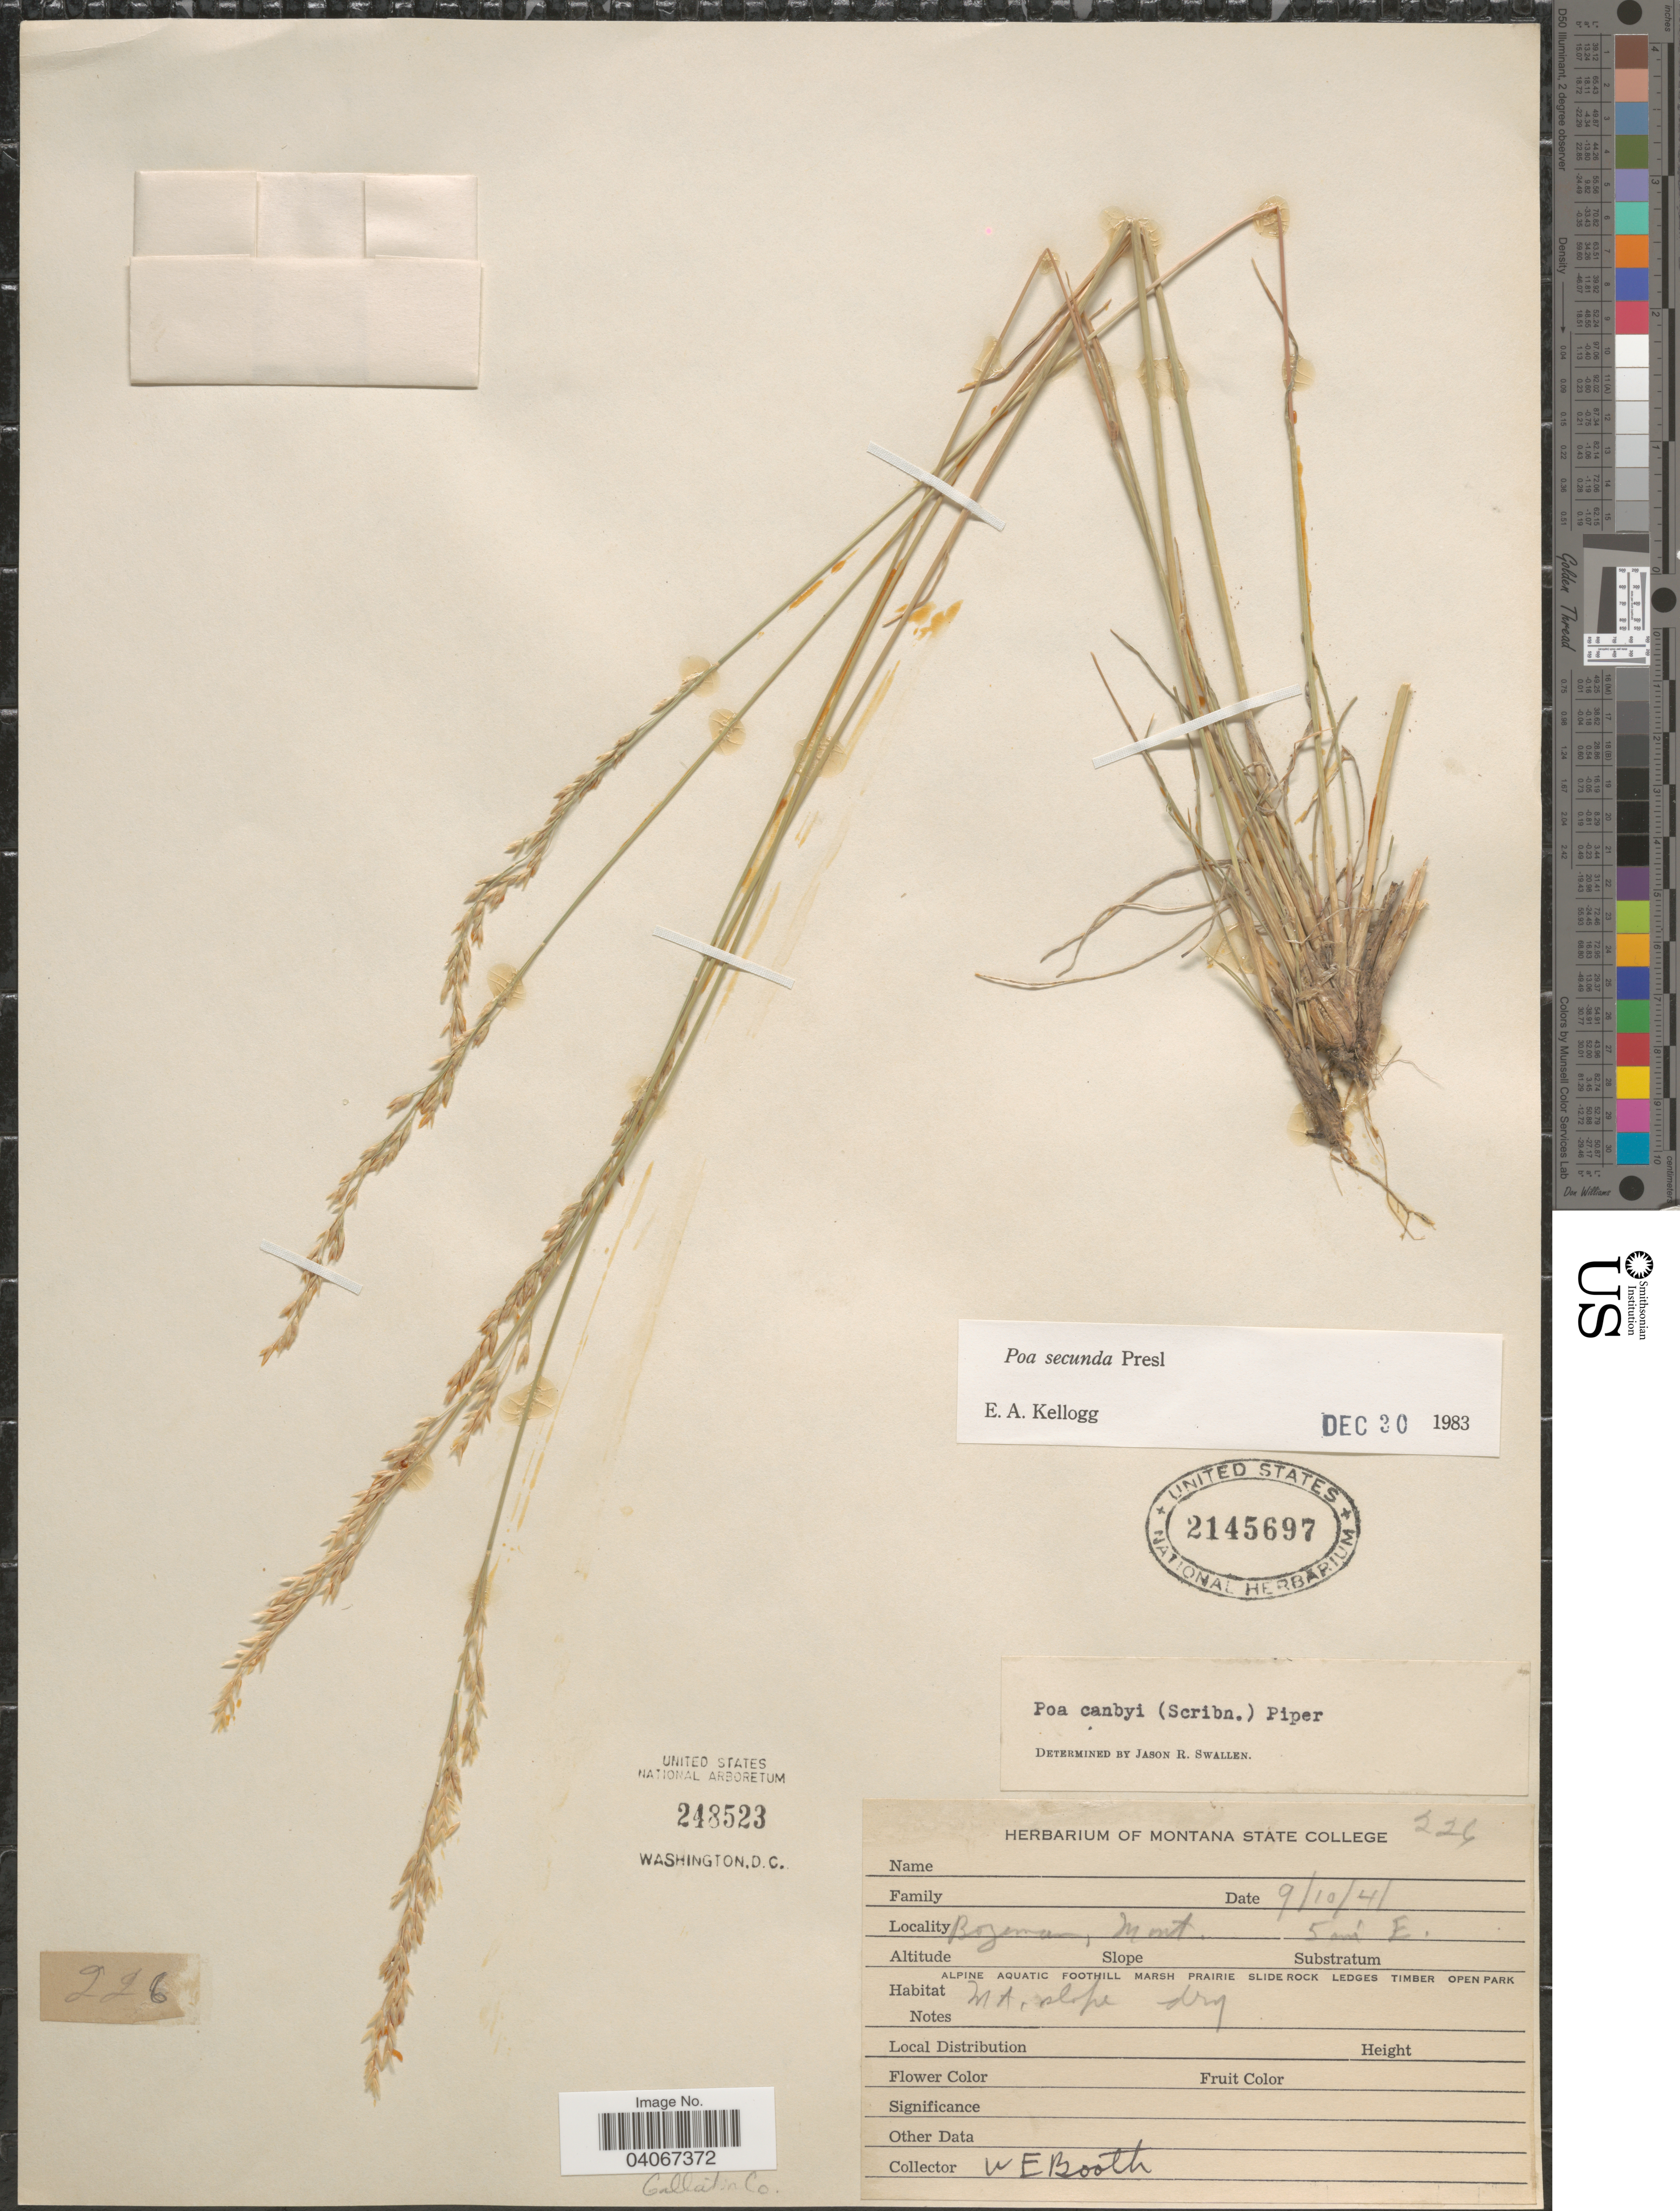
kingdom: Plantae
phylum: Tracheophyta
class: Liliopsida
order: Poales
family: Poaceae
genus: Poa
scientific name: Poa secunda subsp. secunda var. secunda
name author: J. Presl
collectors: W. Booth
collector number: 226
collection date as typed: Transcribed d/m/y: 10/9/41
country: United States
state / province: Montana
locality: Bozeman. 5 mi. E. Alpine Aquatic Foothill Marsh Prairie Slide Rock Ledges Timber Open Park. WA slope, dry. Gallatin Co.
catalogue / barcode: US 2145697